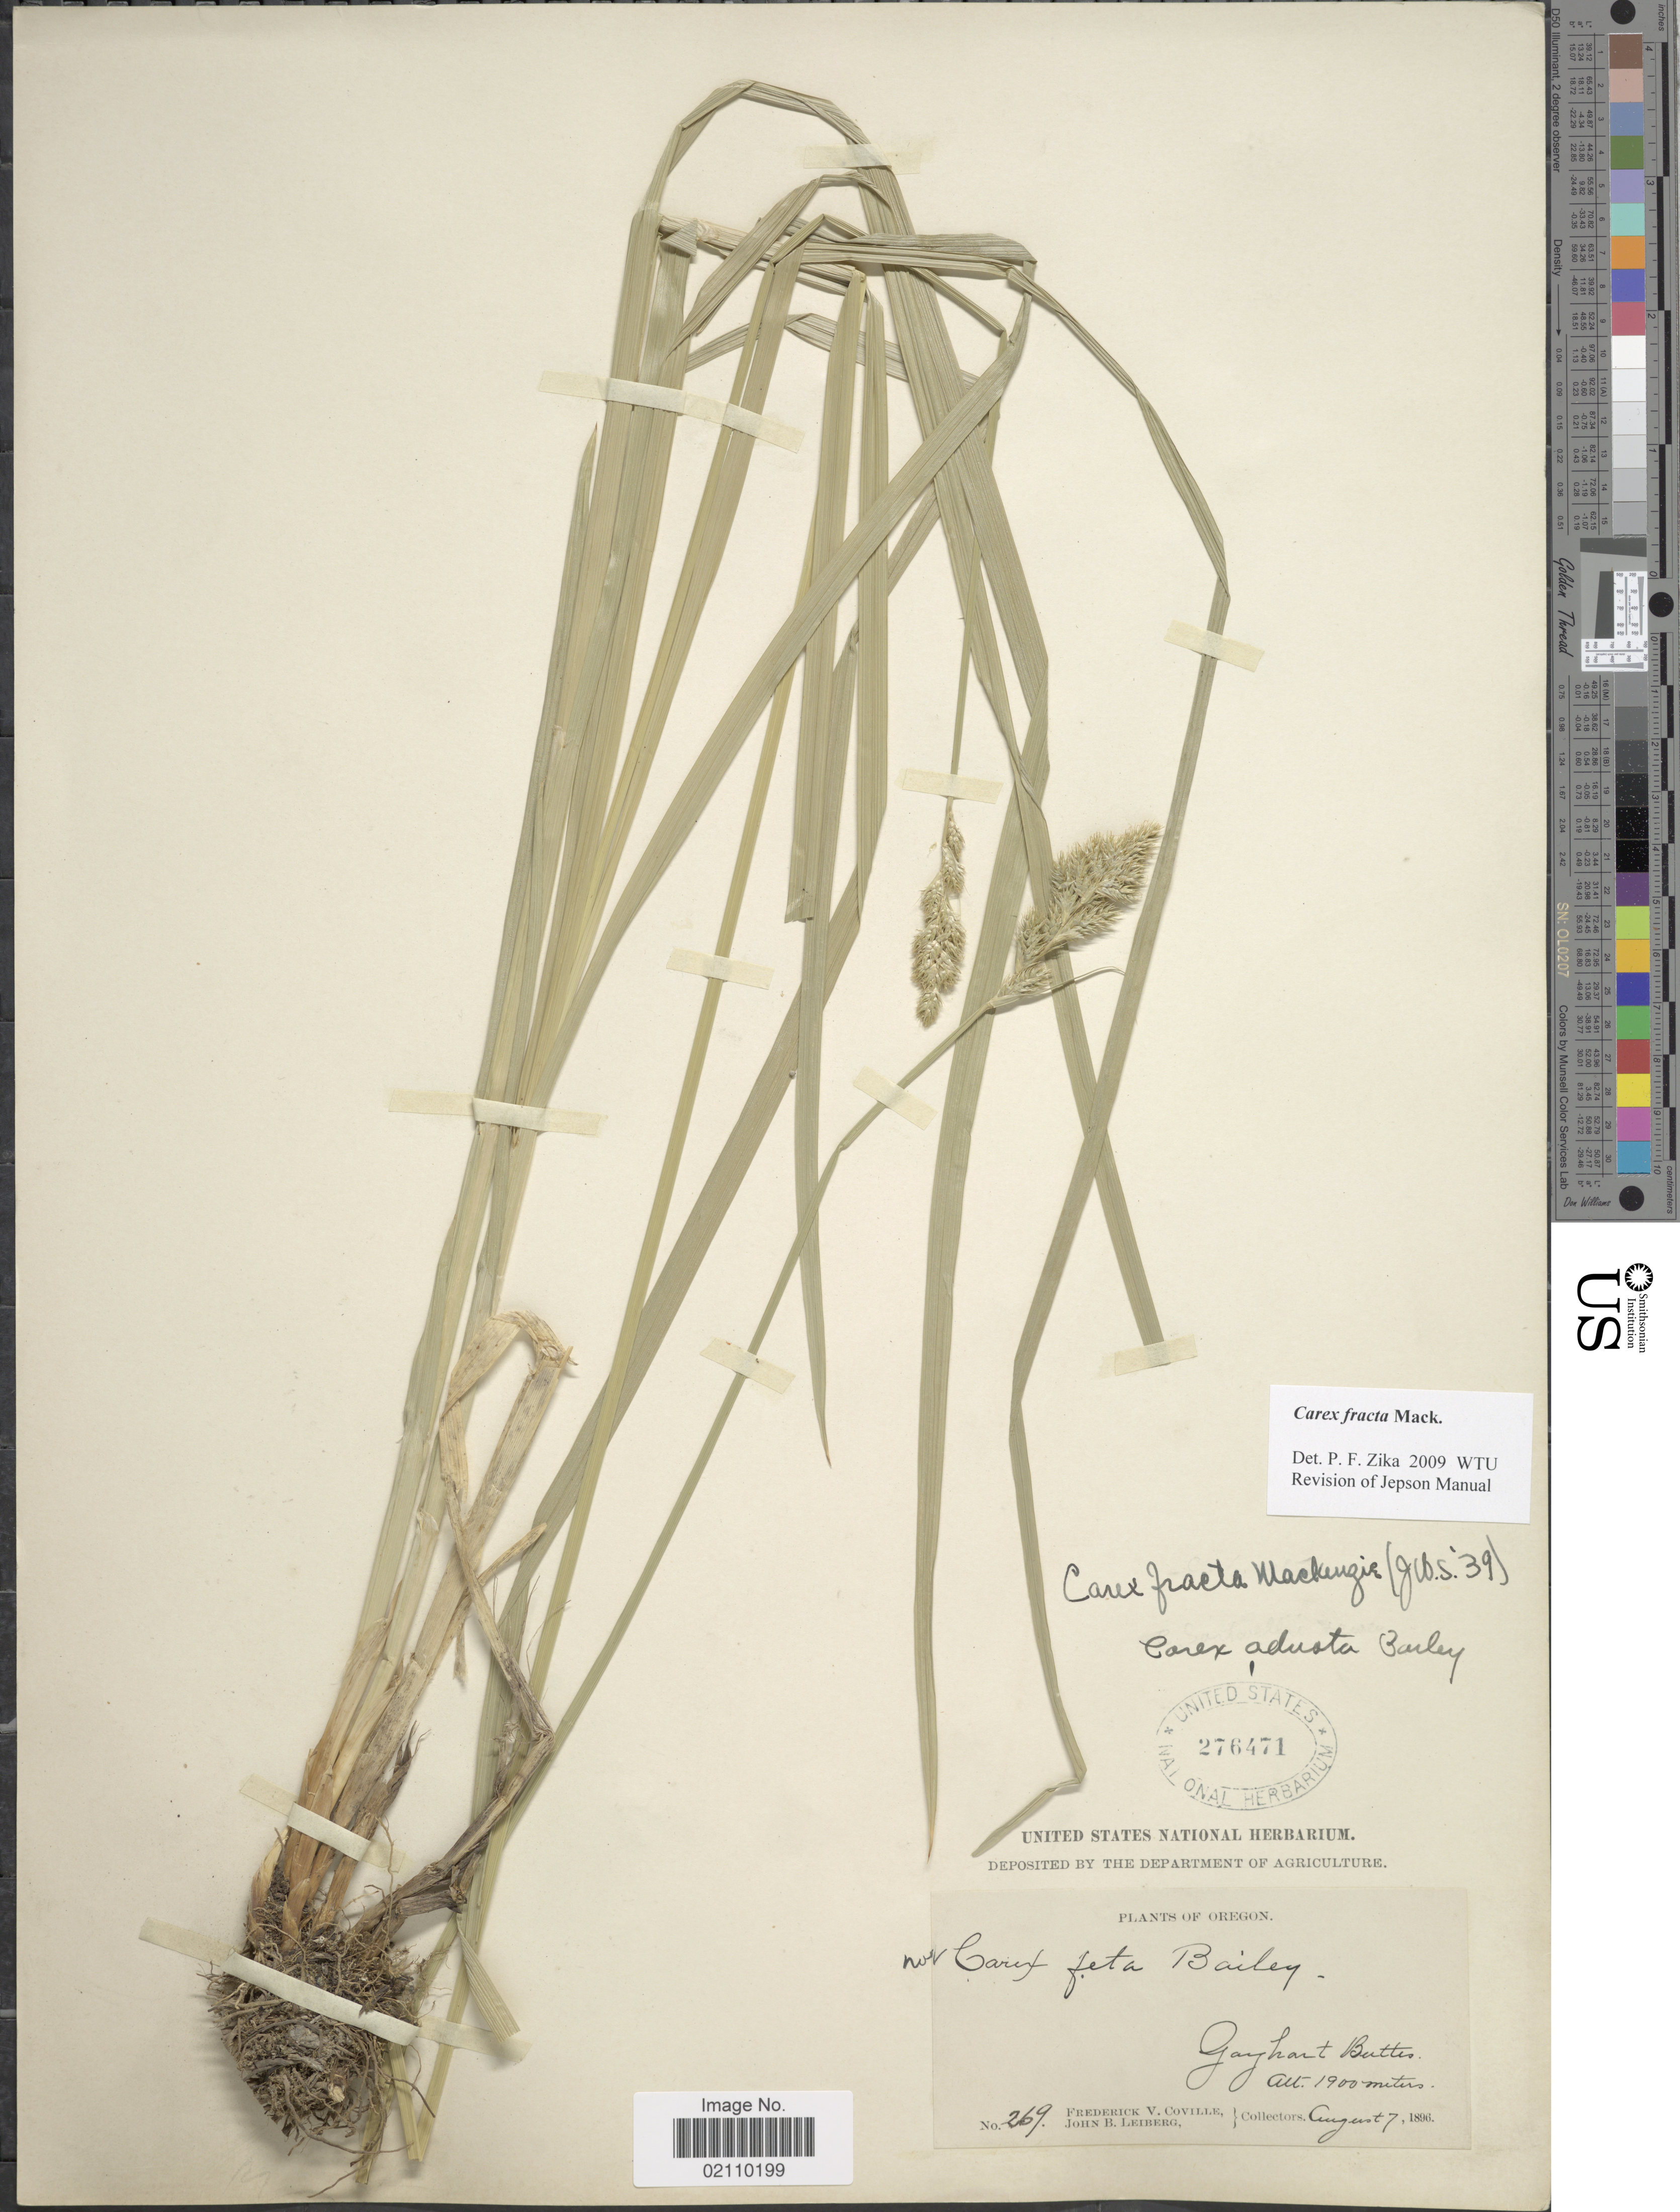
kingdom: Plantae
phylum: Tracheophyta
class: Liliopsida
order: Poales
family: Cyperaceae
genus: Carex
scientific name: Carex fracta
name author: Mack.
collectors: F. V. Coville & J. Leiberg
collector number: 269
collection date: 1896-08-07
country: United States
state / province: Oregon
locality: Gayheart Buttes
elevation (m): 1900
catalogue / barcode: US 276471